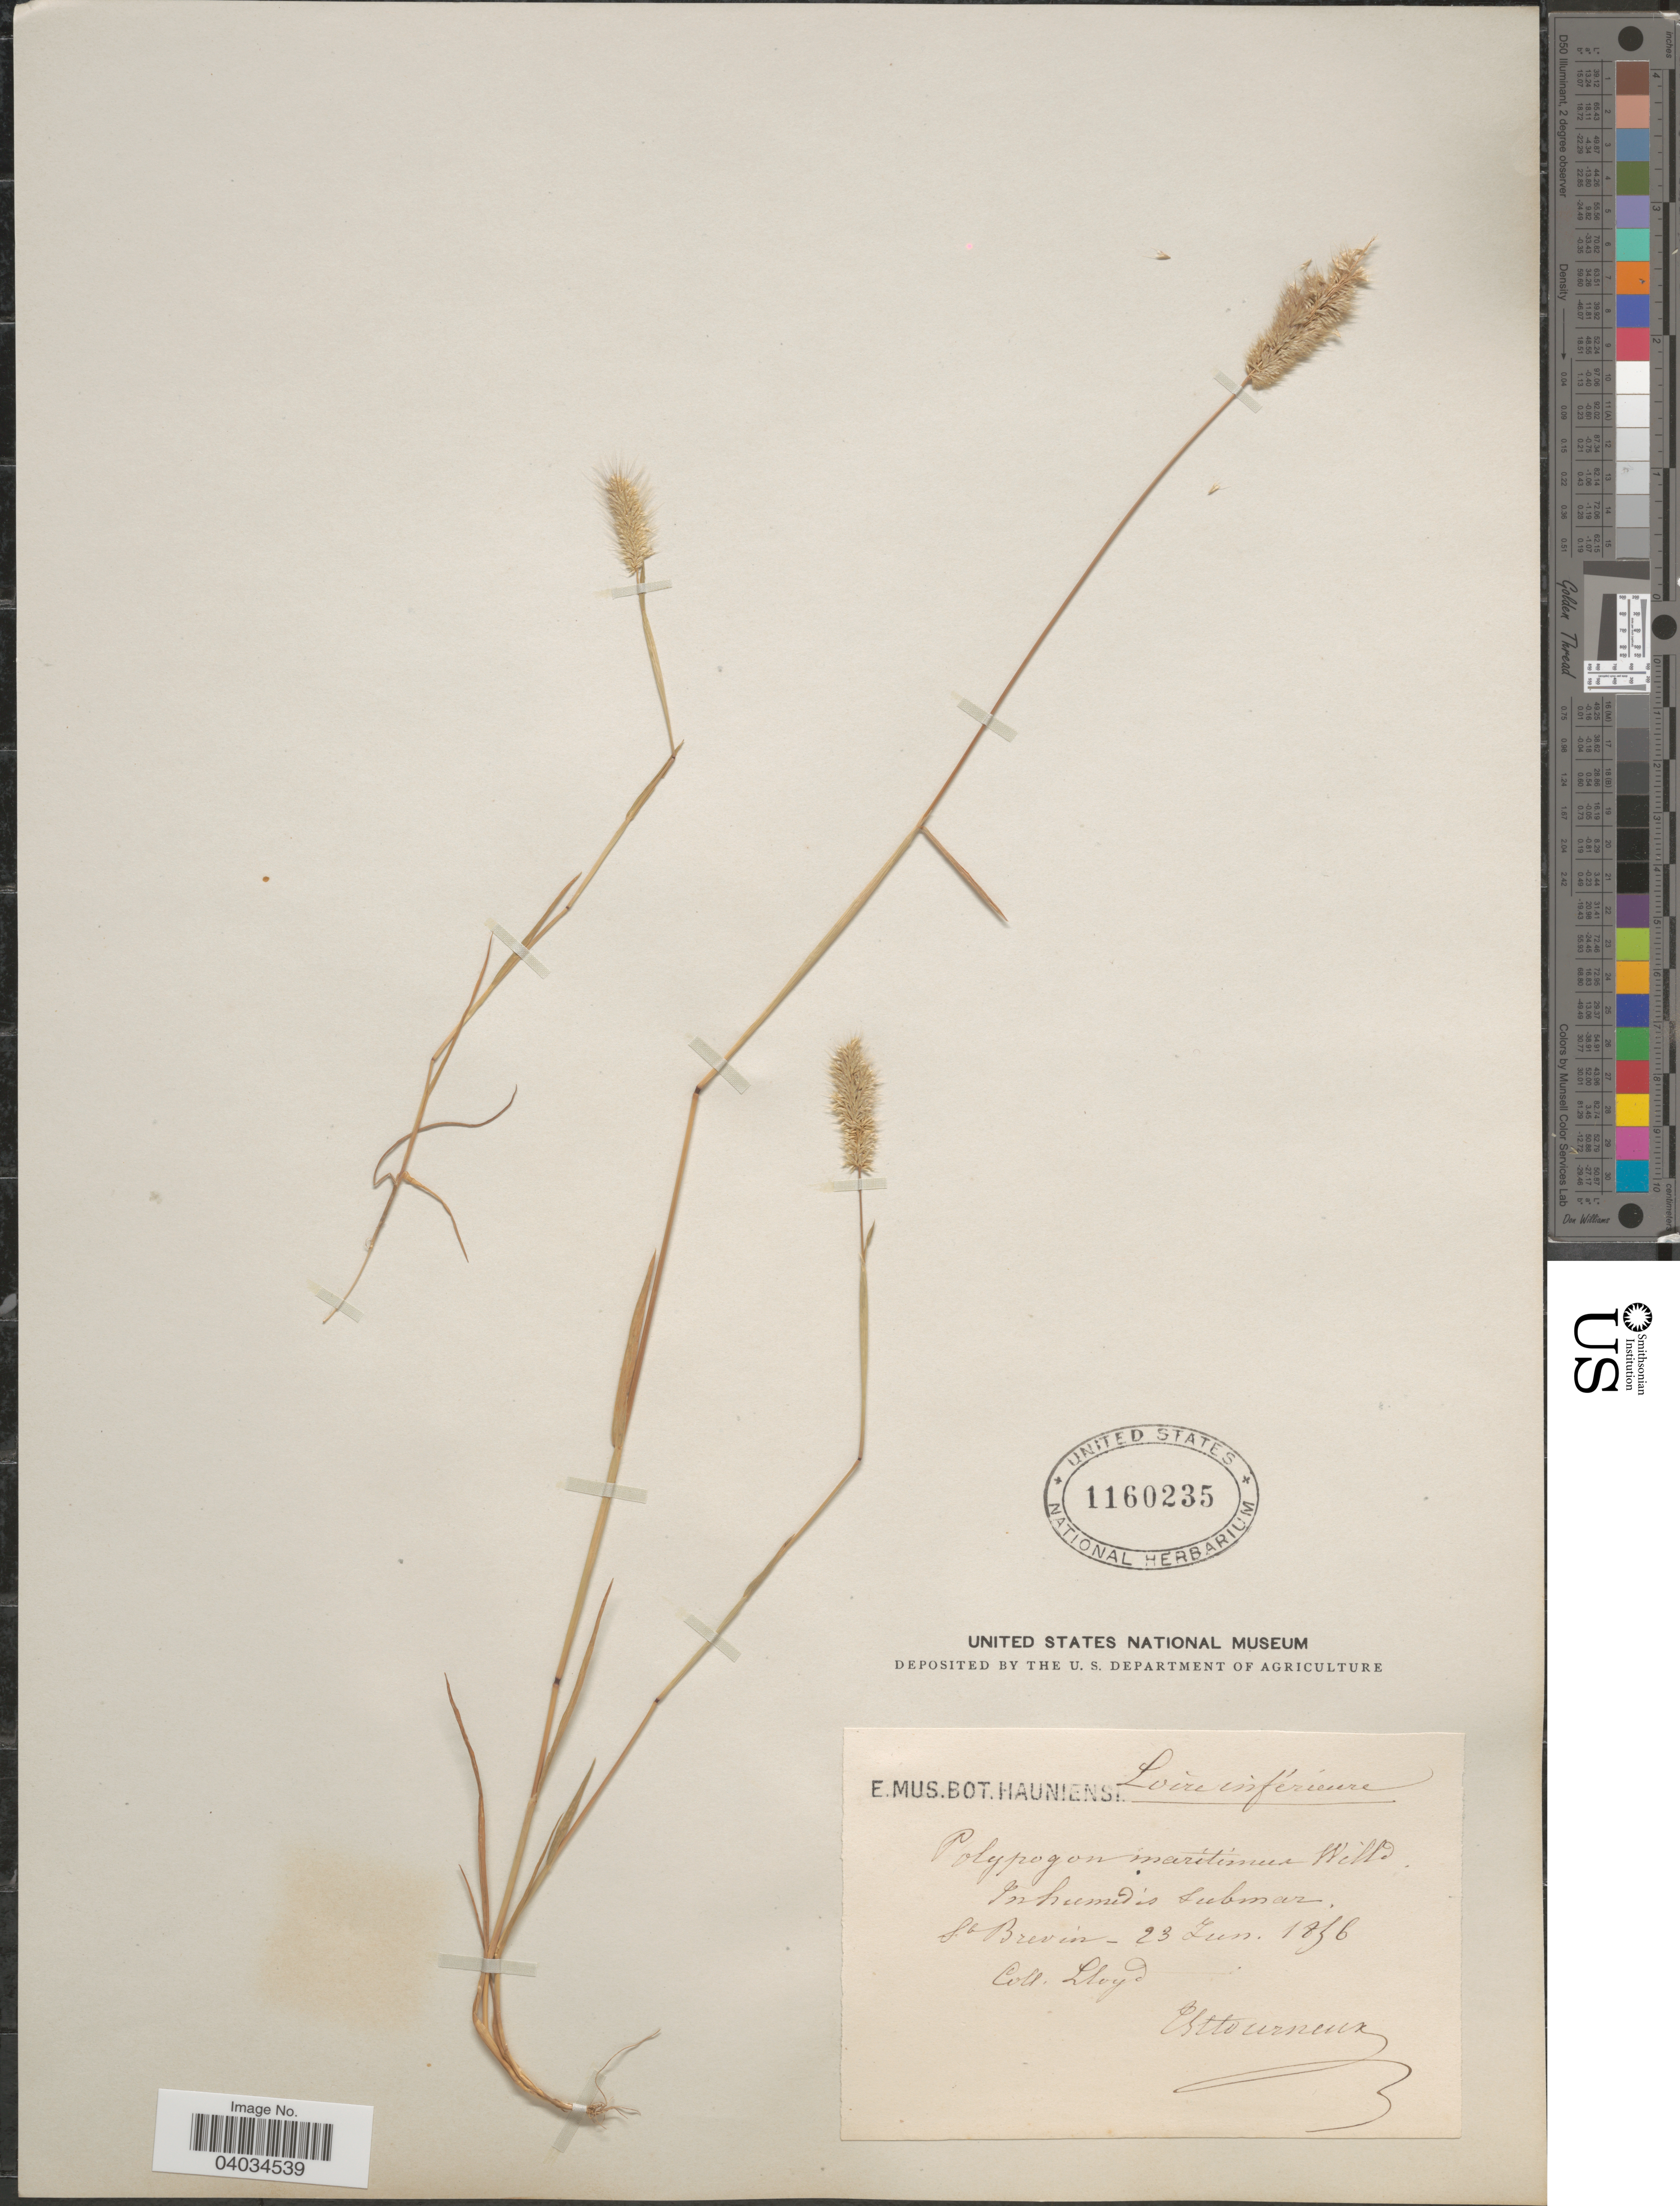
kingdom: Plantae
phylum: Tracheophyta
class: Liliopsida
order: Poales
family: Poaceae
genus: Polypogon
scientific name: Polypogon maritimus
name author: Willd.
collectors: -- Lloyd & Esttourneux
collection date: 1856-06-23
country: France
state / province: Pays de la Loire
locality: Loire inférieure. In humidis submar, St. Brevin.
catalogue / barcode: US 1160235